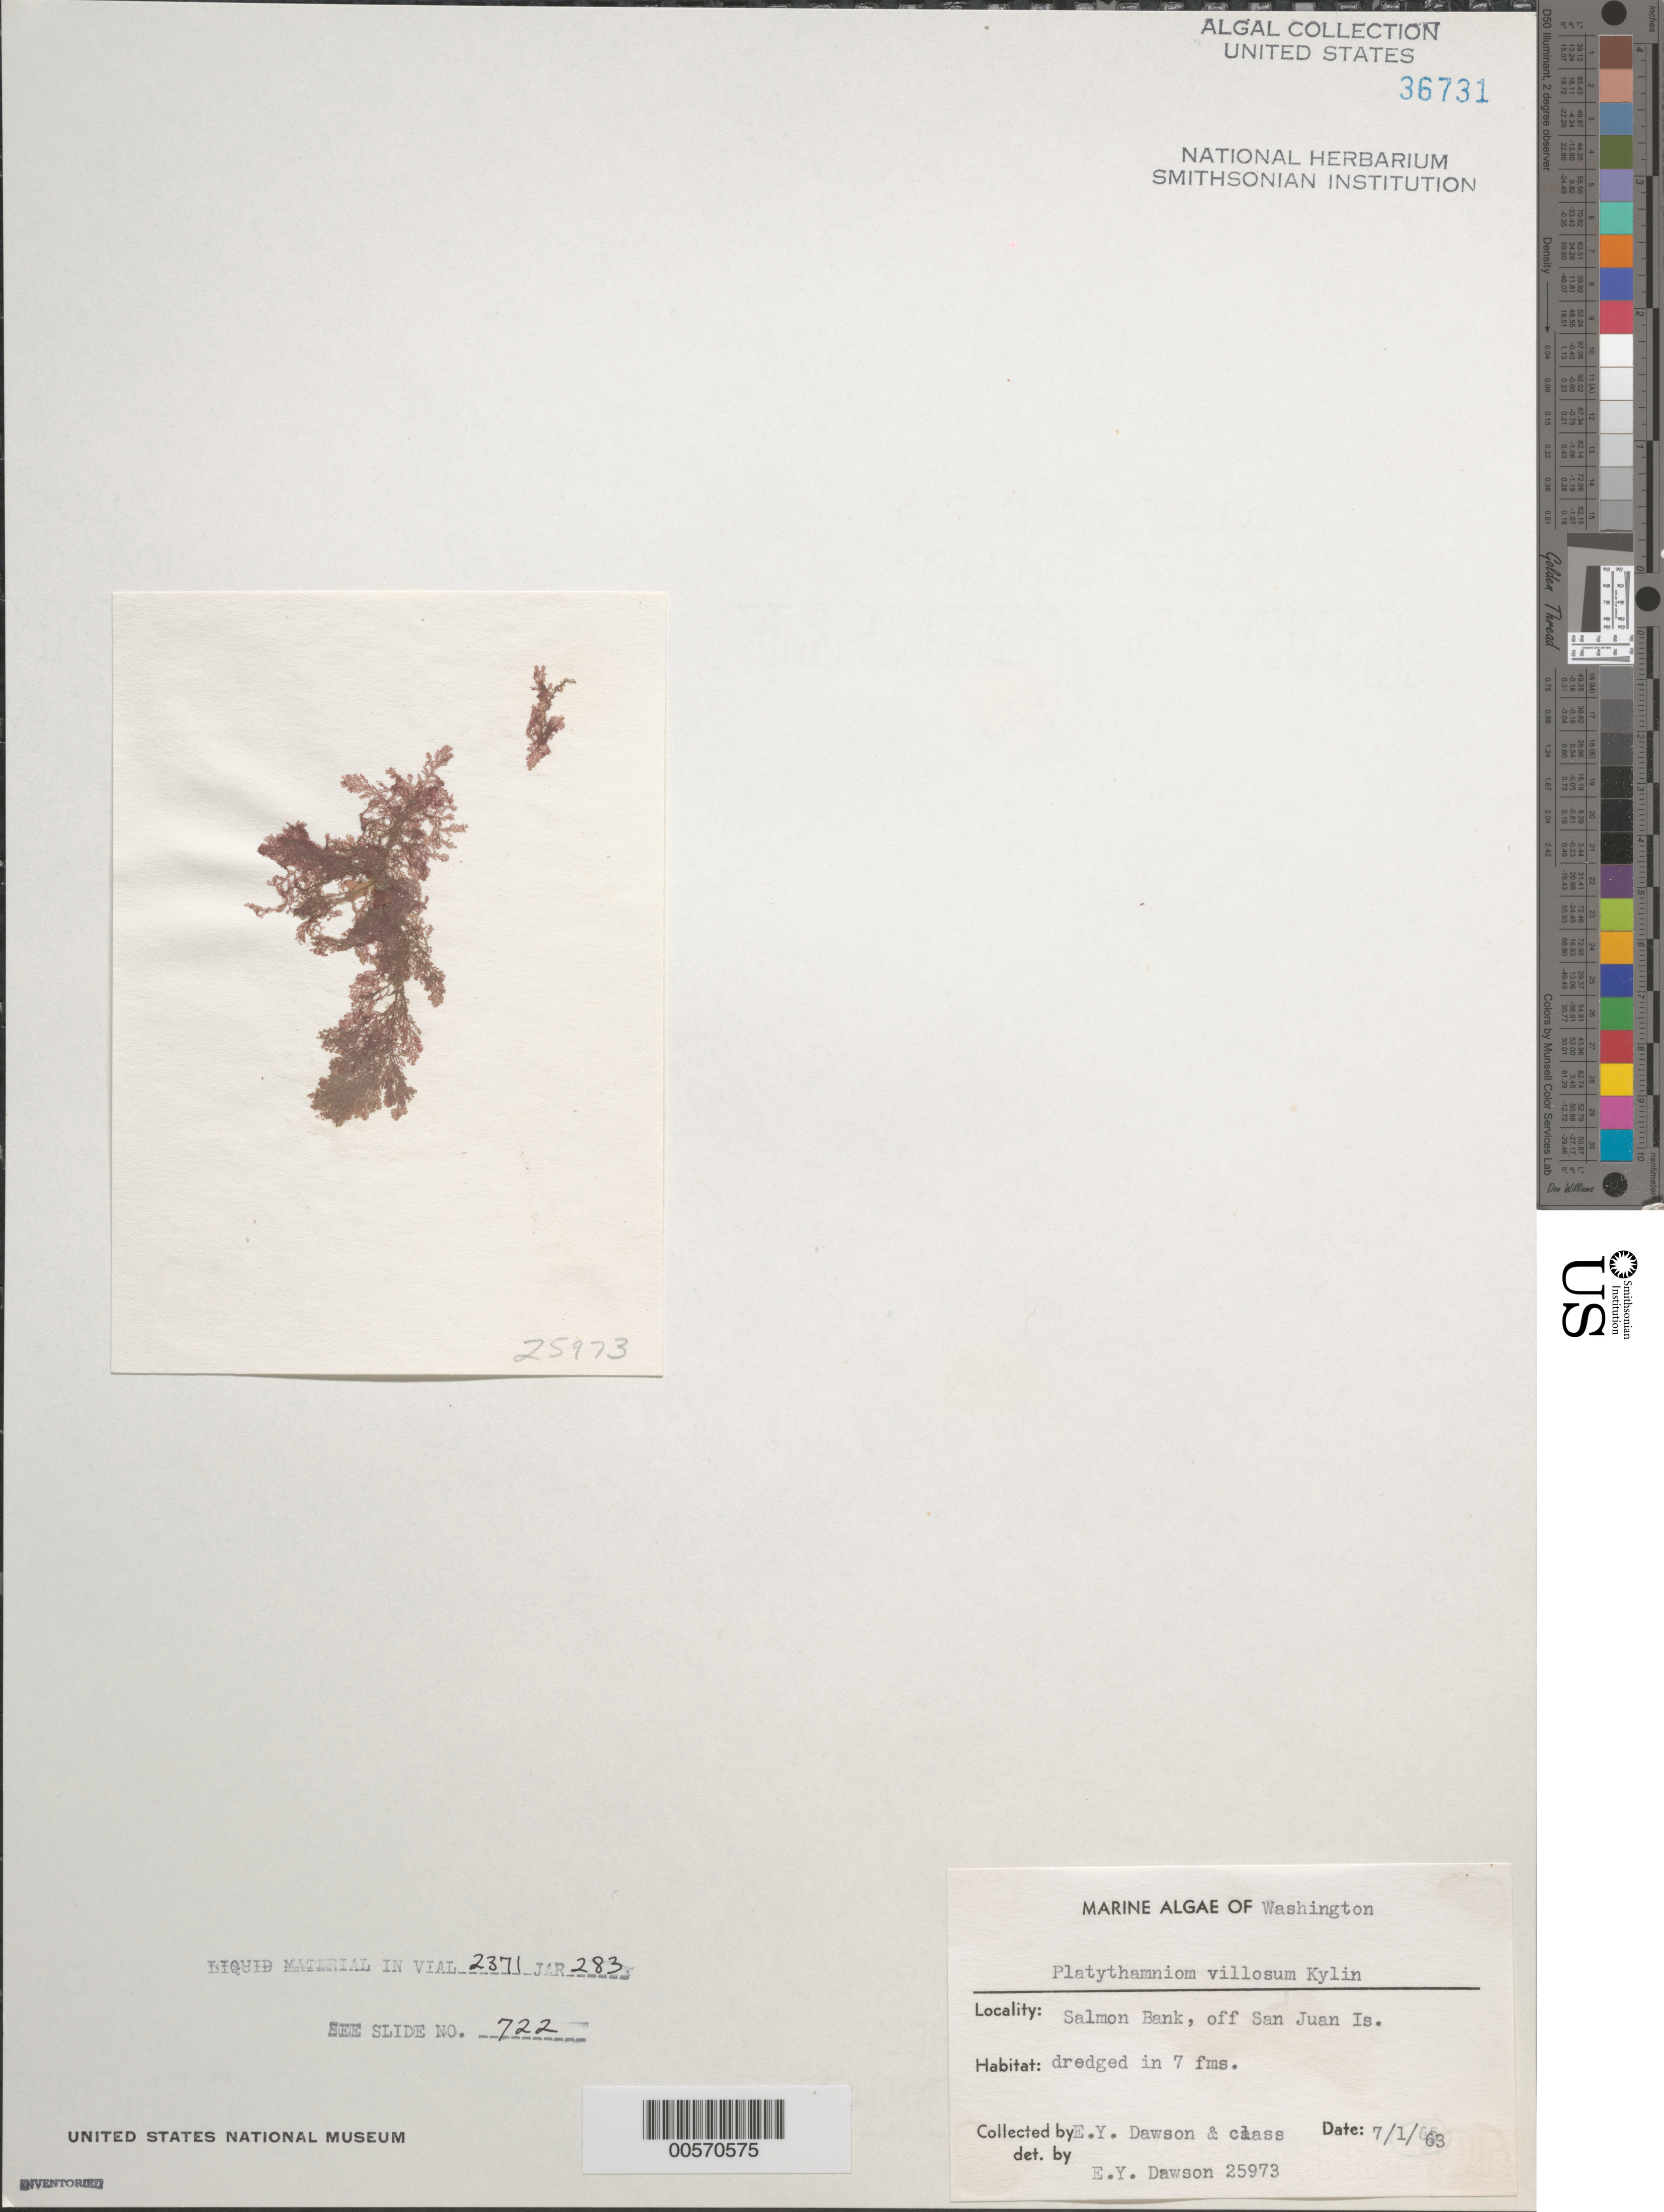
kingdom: Plantae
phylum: Rhodophyta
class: Florideophyceae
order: Ceramiales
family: Ceramiaceae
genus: Pterothamnion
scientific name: Pterothamnion villosum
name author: (Kylin) A. Athanasiadis & G.T.Kraft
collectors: E. Y. Dawson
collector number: EYD 25973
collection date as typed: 01 Jul 1963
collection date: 1963-07-01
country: United States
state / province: Washington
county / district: San Juan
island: San Juan Island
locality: Salmon Bank, off San Juan Island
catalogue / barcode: US 36731